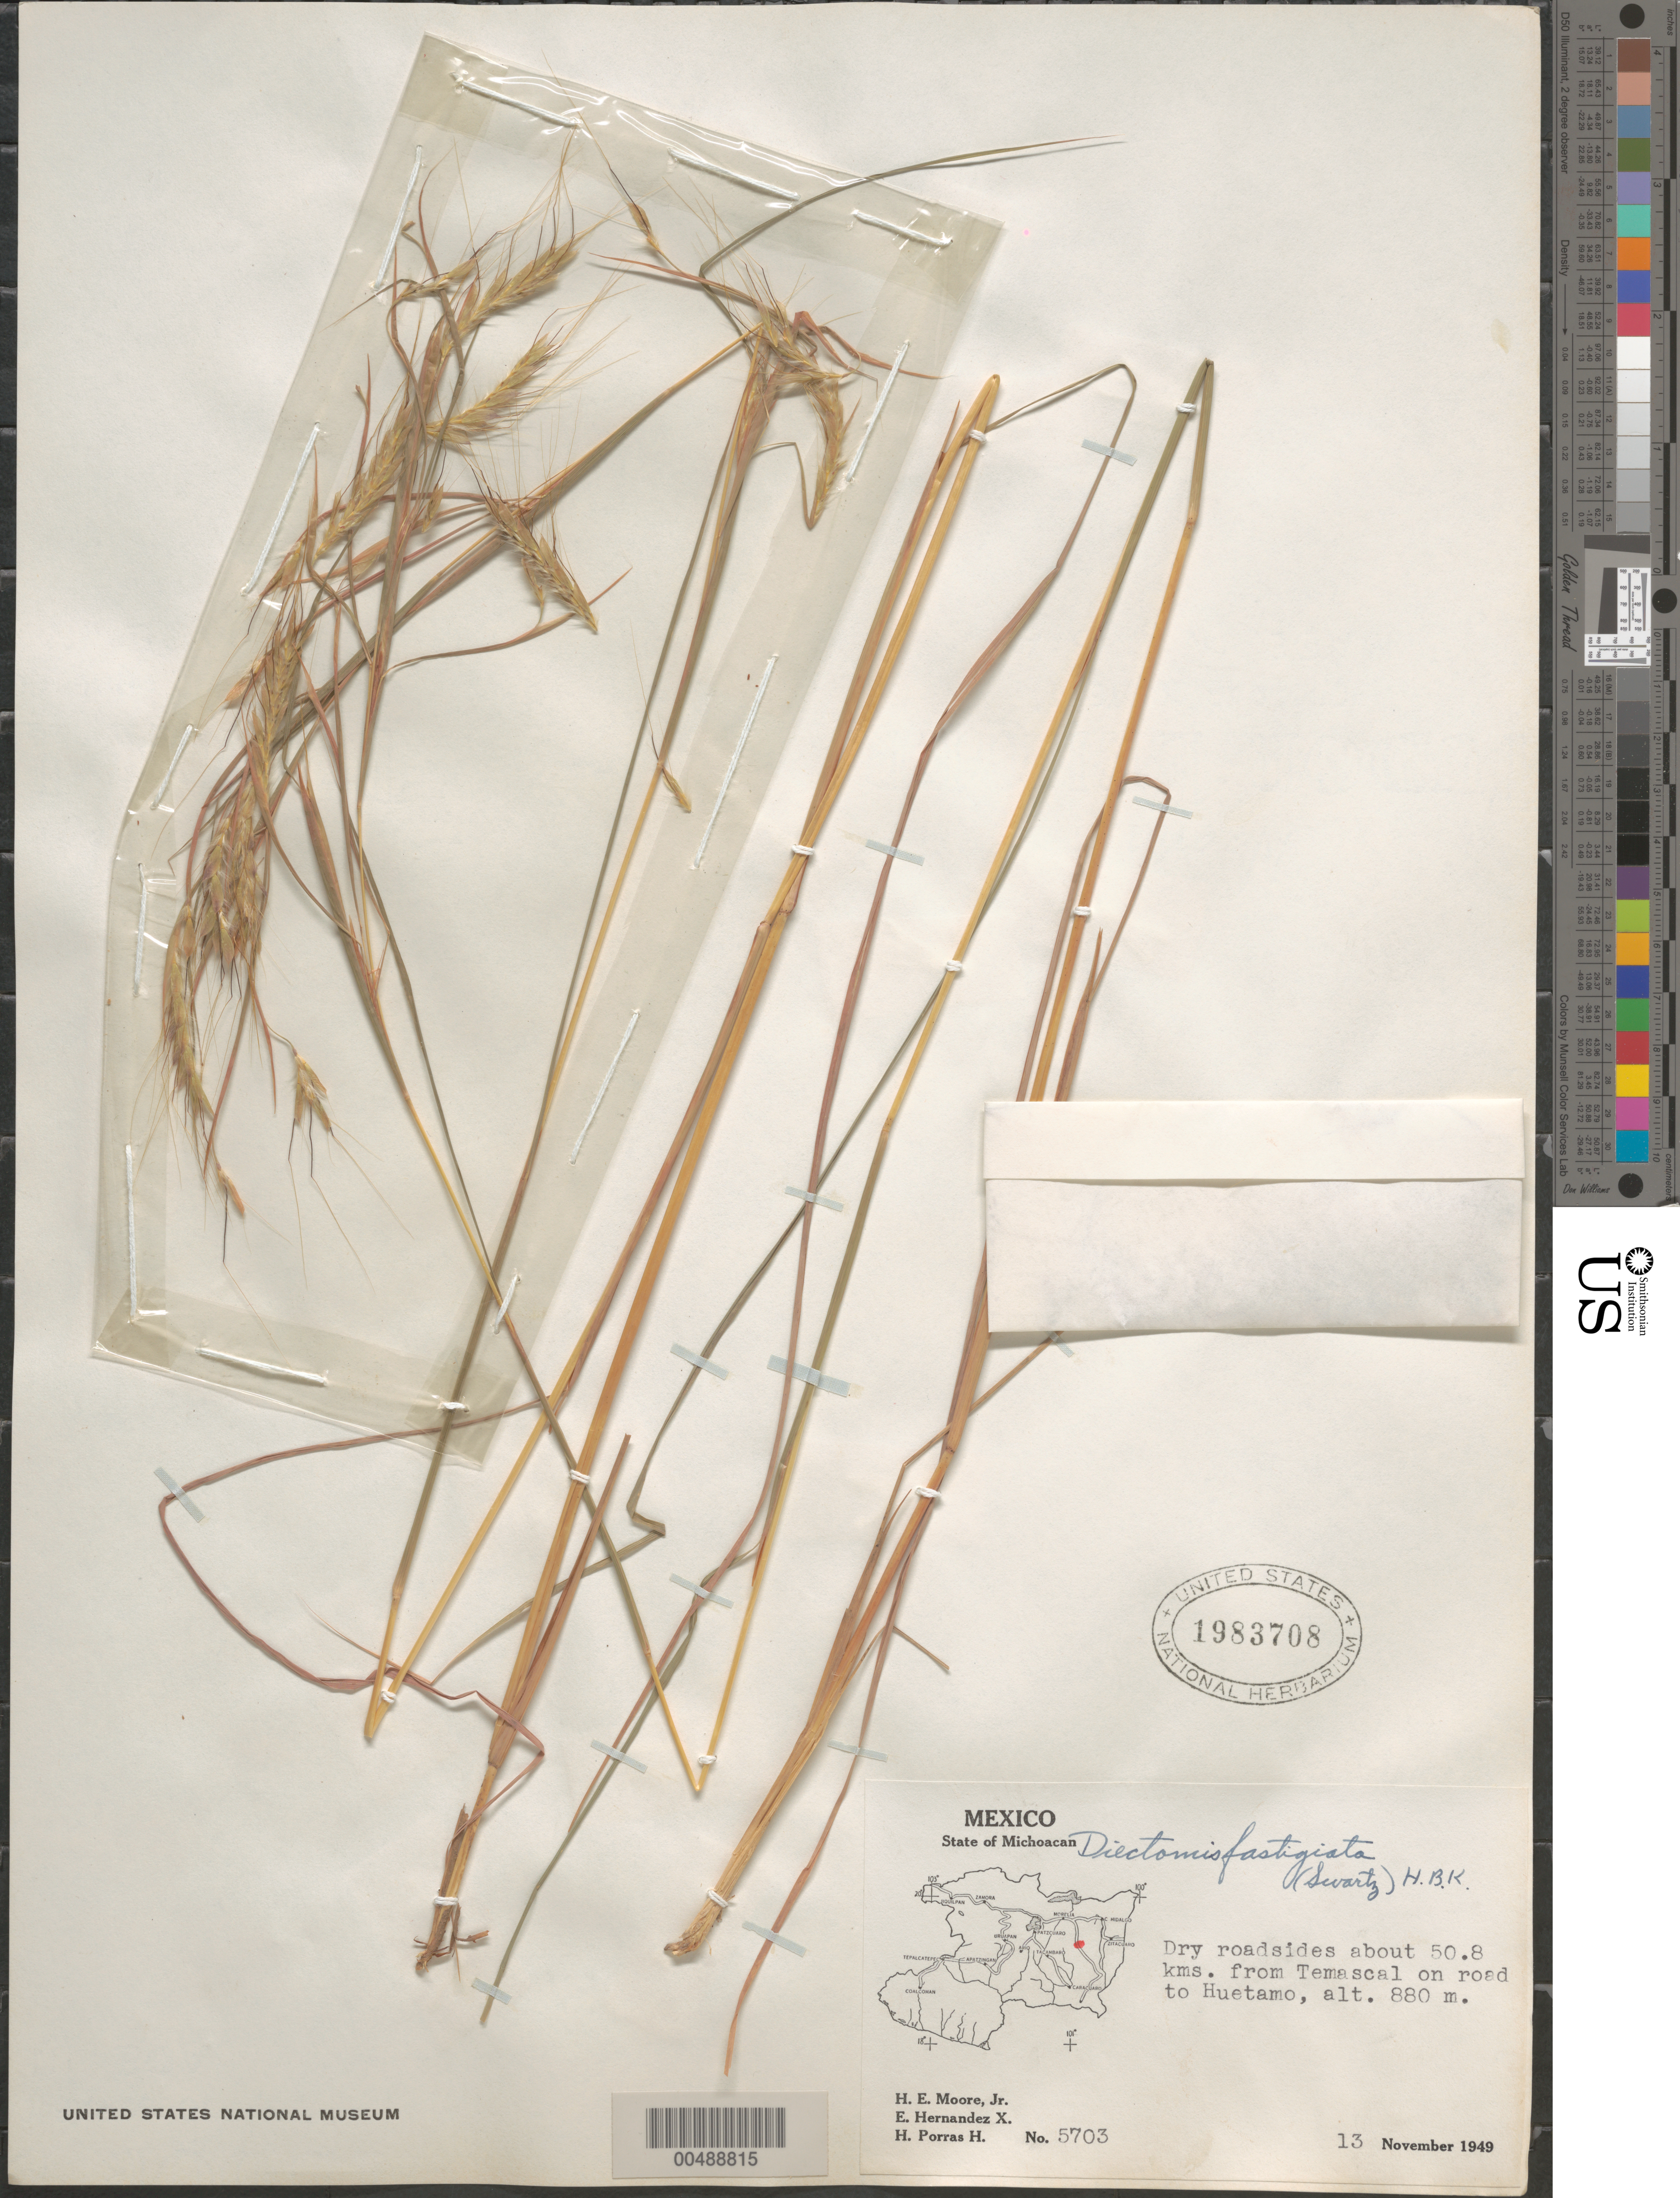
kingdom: Plantae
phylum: Tracheophyta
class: Liliopsida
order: Poales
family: Poaceae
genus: Diectomis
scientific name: Diectomis fastigiata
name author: (Sw.) P. Beauv.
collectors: H. E. Moore, E. I. Hernández-X. & H. Porras-H.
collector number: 5703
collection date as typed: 13 Nov 1949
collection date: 1949-11-13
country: Mexico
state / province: Michoacán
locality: About 50.8 km from Temascal on rd to Huetamo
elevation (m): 880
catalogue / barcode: US 1983708